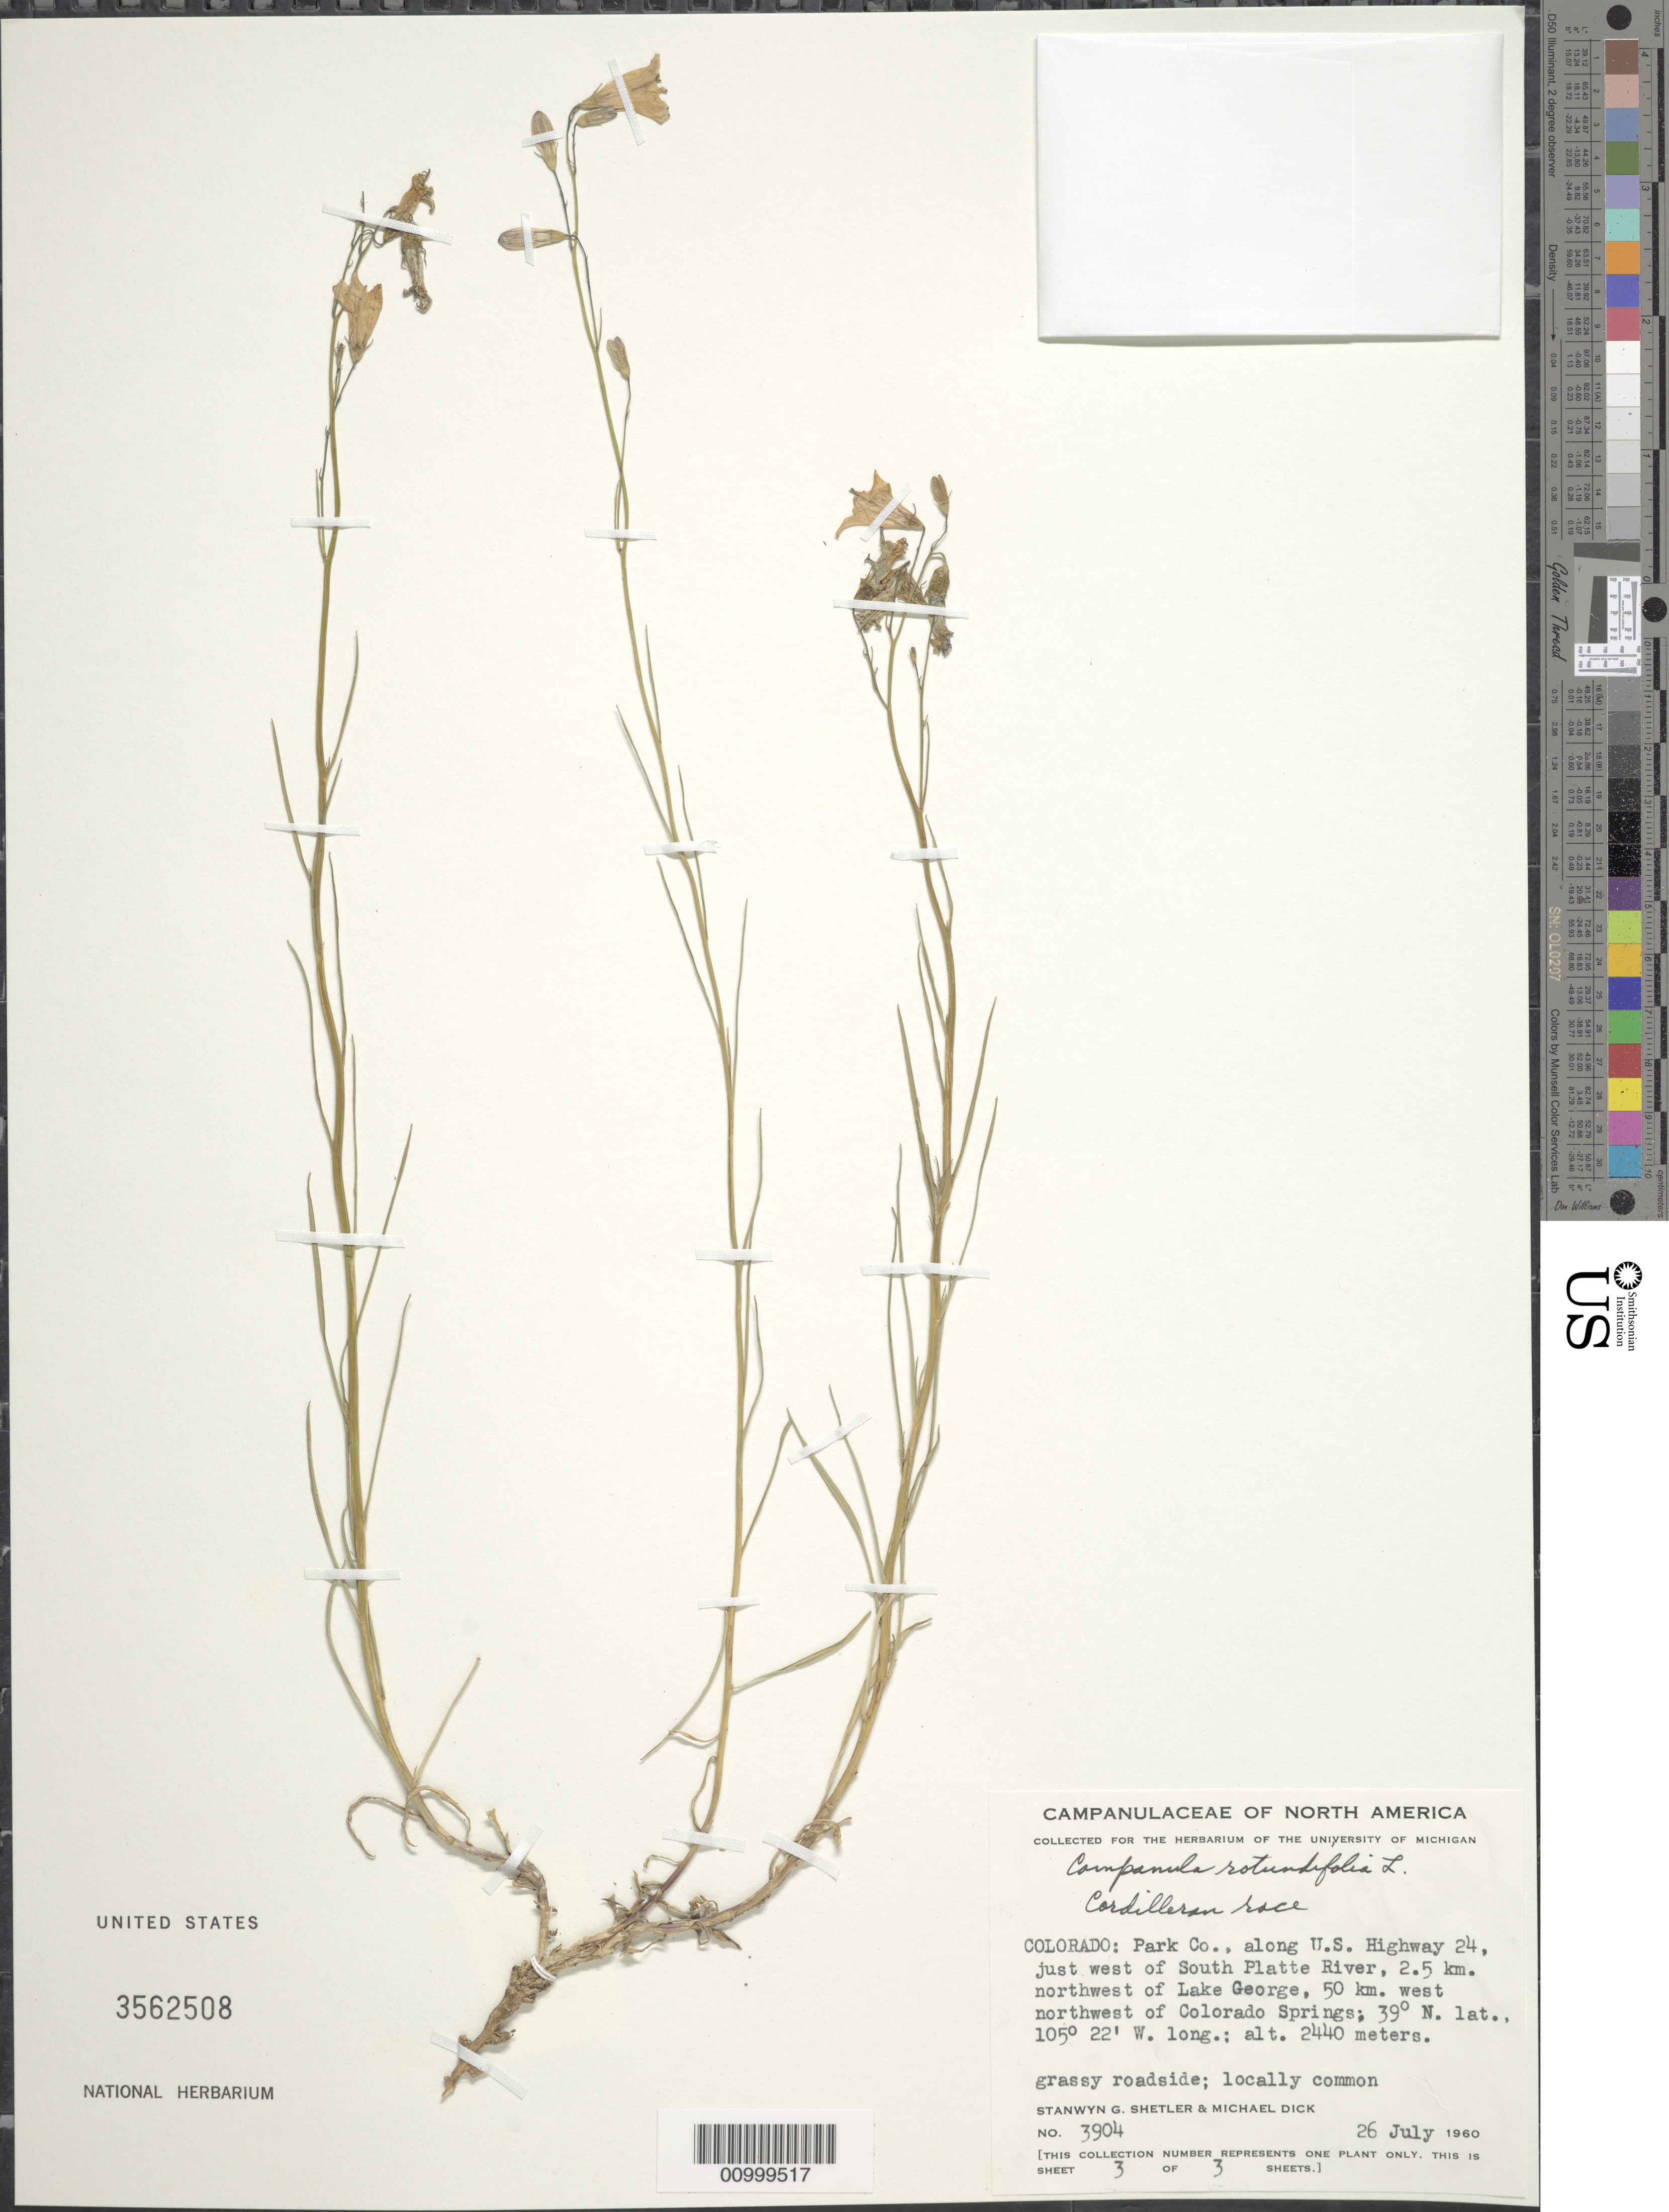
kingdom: Plantae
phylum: Tracheophyta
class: Magnoliopsida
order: Asterales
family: Campanulaceae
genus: Campanula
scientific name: Campanula rotundifolia L. Cordilleran race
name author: L.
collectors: S. Shetler & M. Dick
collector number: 3904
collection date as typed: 26 Jul 1960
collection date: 1960-07-26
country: United States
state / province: Colorado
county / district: Park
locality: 50 km. WNW of Colorado Springs, 2.5 km NW of Lake George, just W of South Platte River, along U.S. Highway 24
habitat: grassy roadside, locally common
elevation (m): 2440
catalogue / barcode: US 3562508